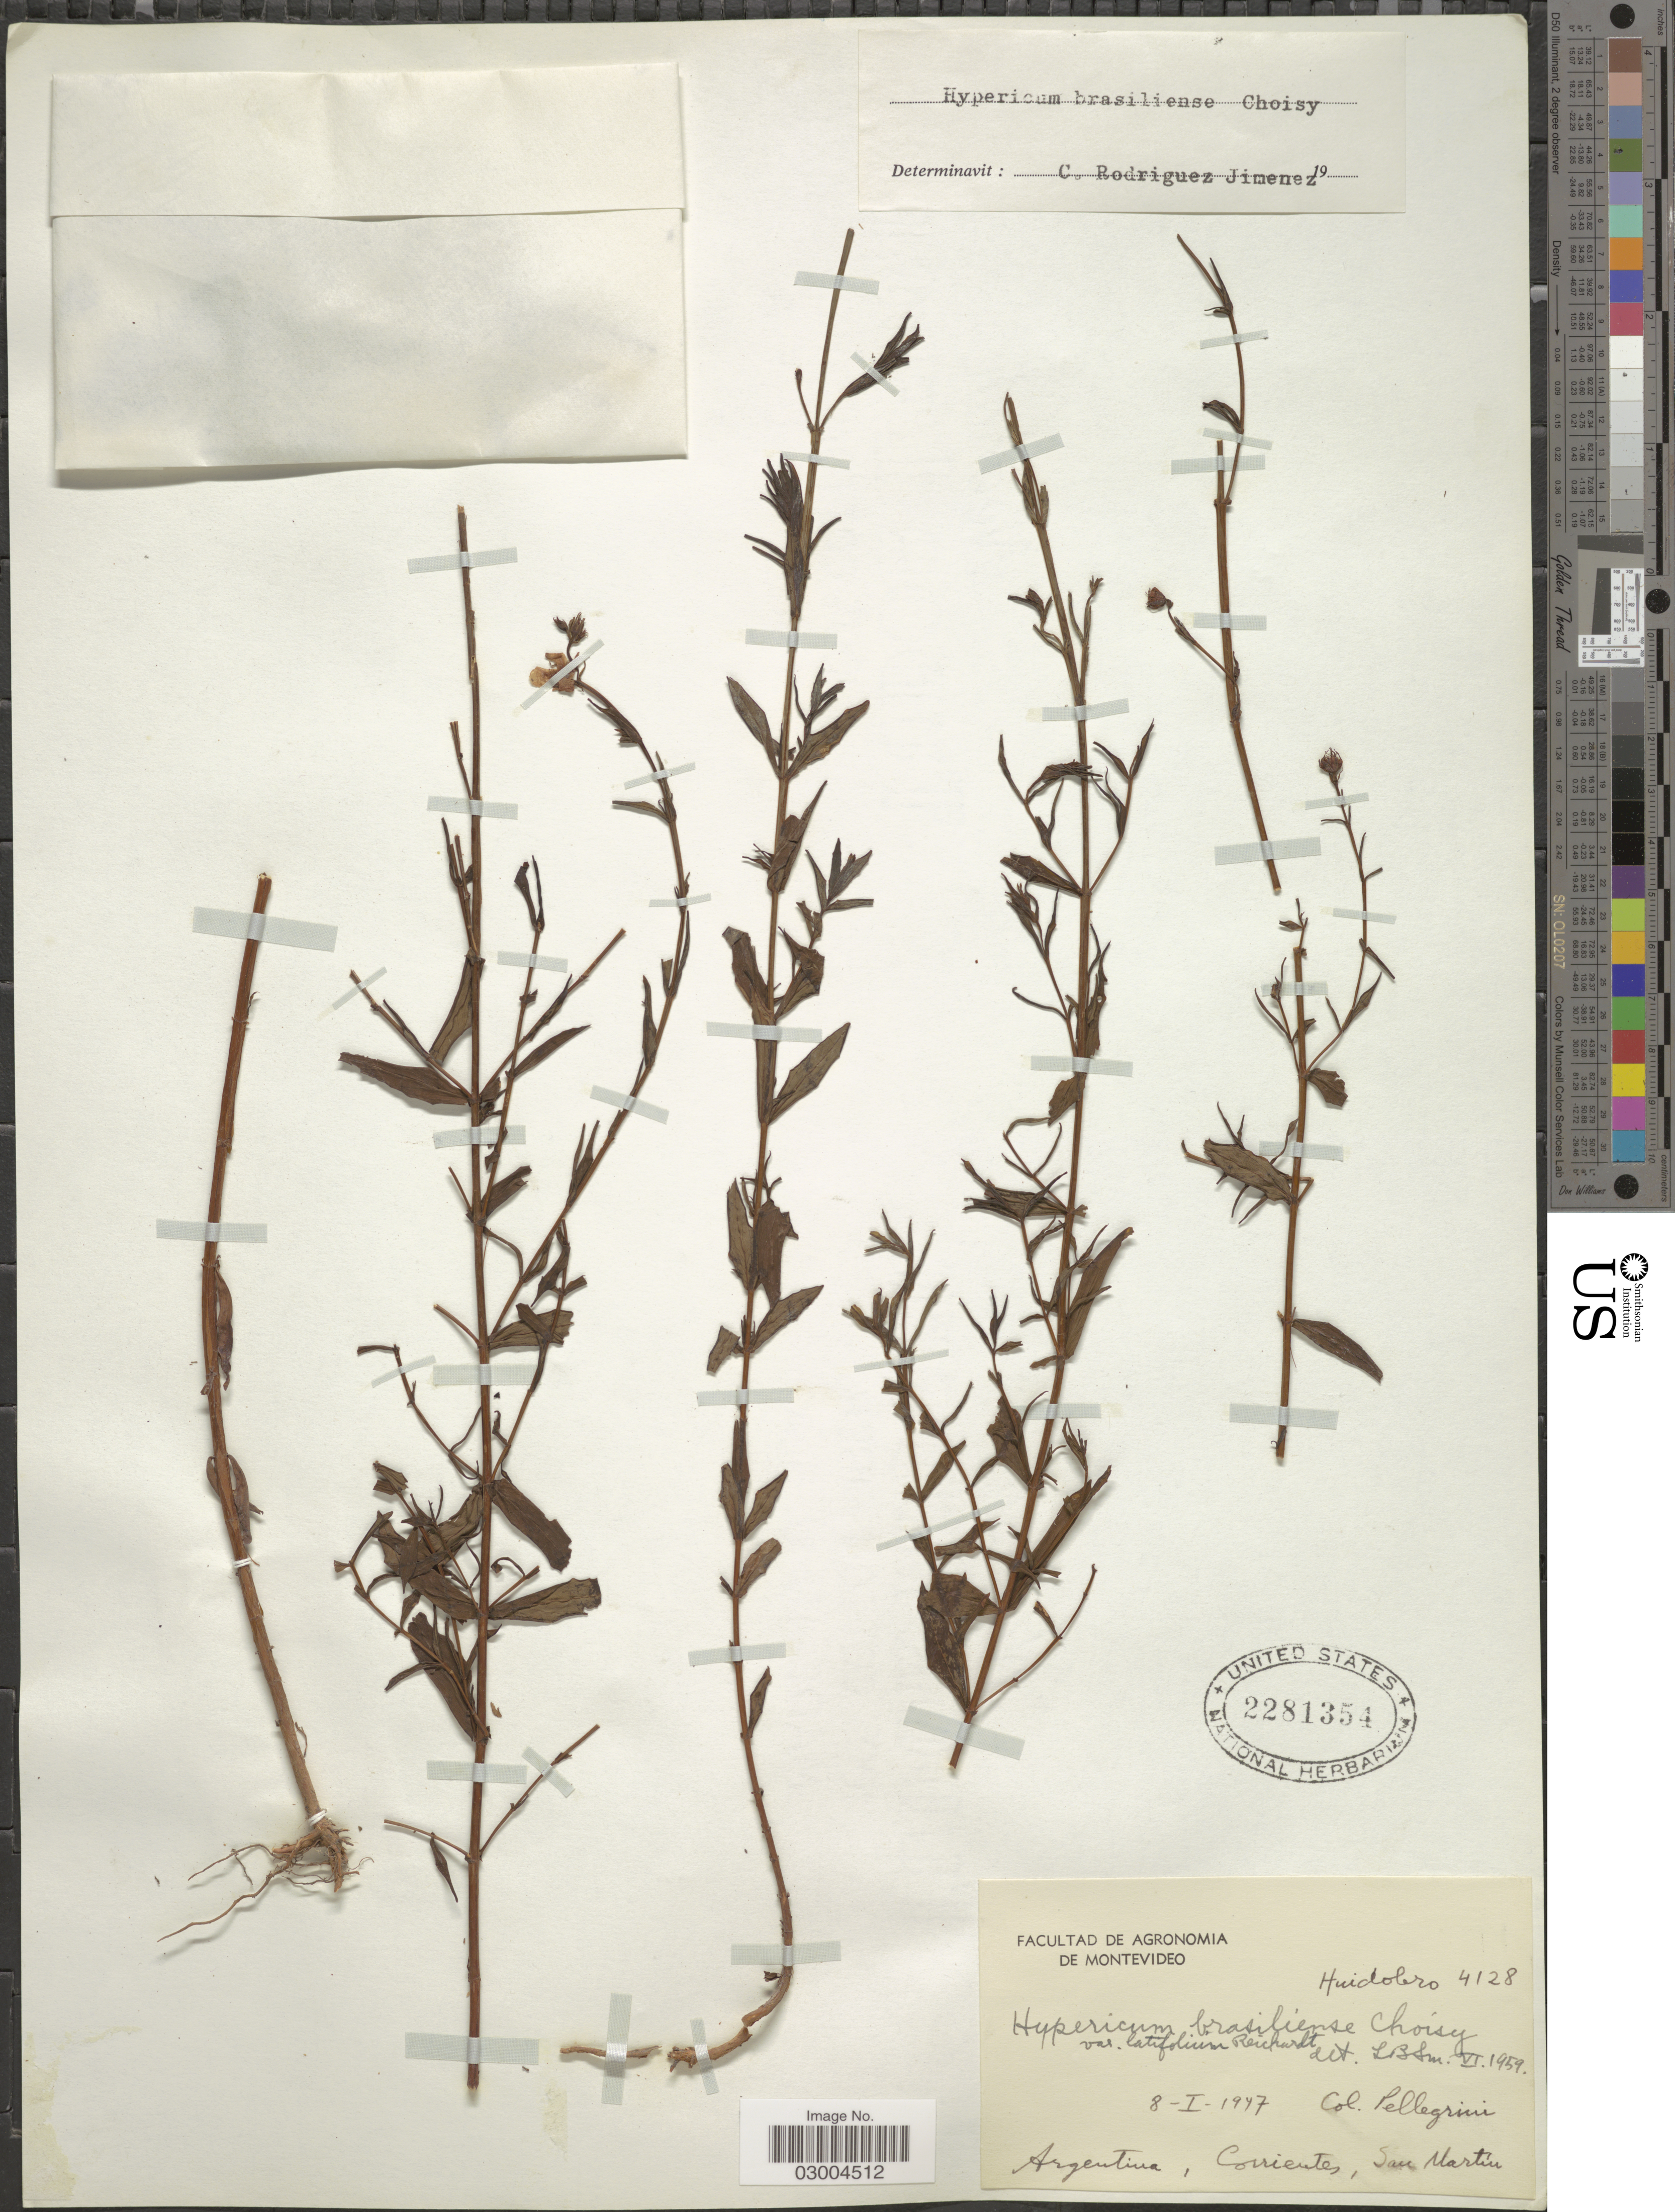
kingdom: Plantae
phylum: Tracheophyta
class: Magnoliopsida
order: Malpighiales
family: Hypericaceae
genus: Hypericum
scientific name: Hypericum brasiliense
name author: Choisy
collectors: Pellegrini & Huidobro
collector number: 4128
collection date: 1947-01-08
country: Argentina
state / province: Corrientes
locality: San Martin.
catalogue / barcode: US 2281354